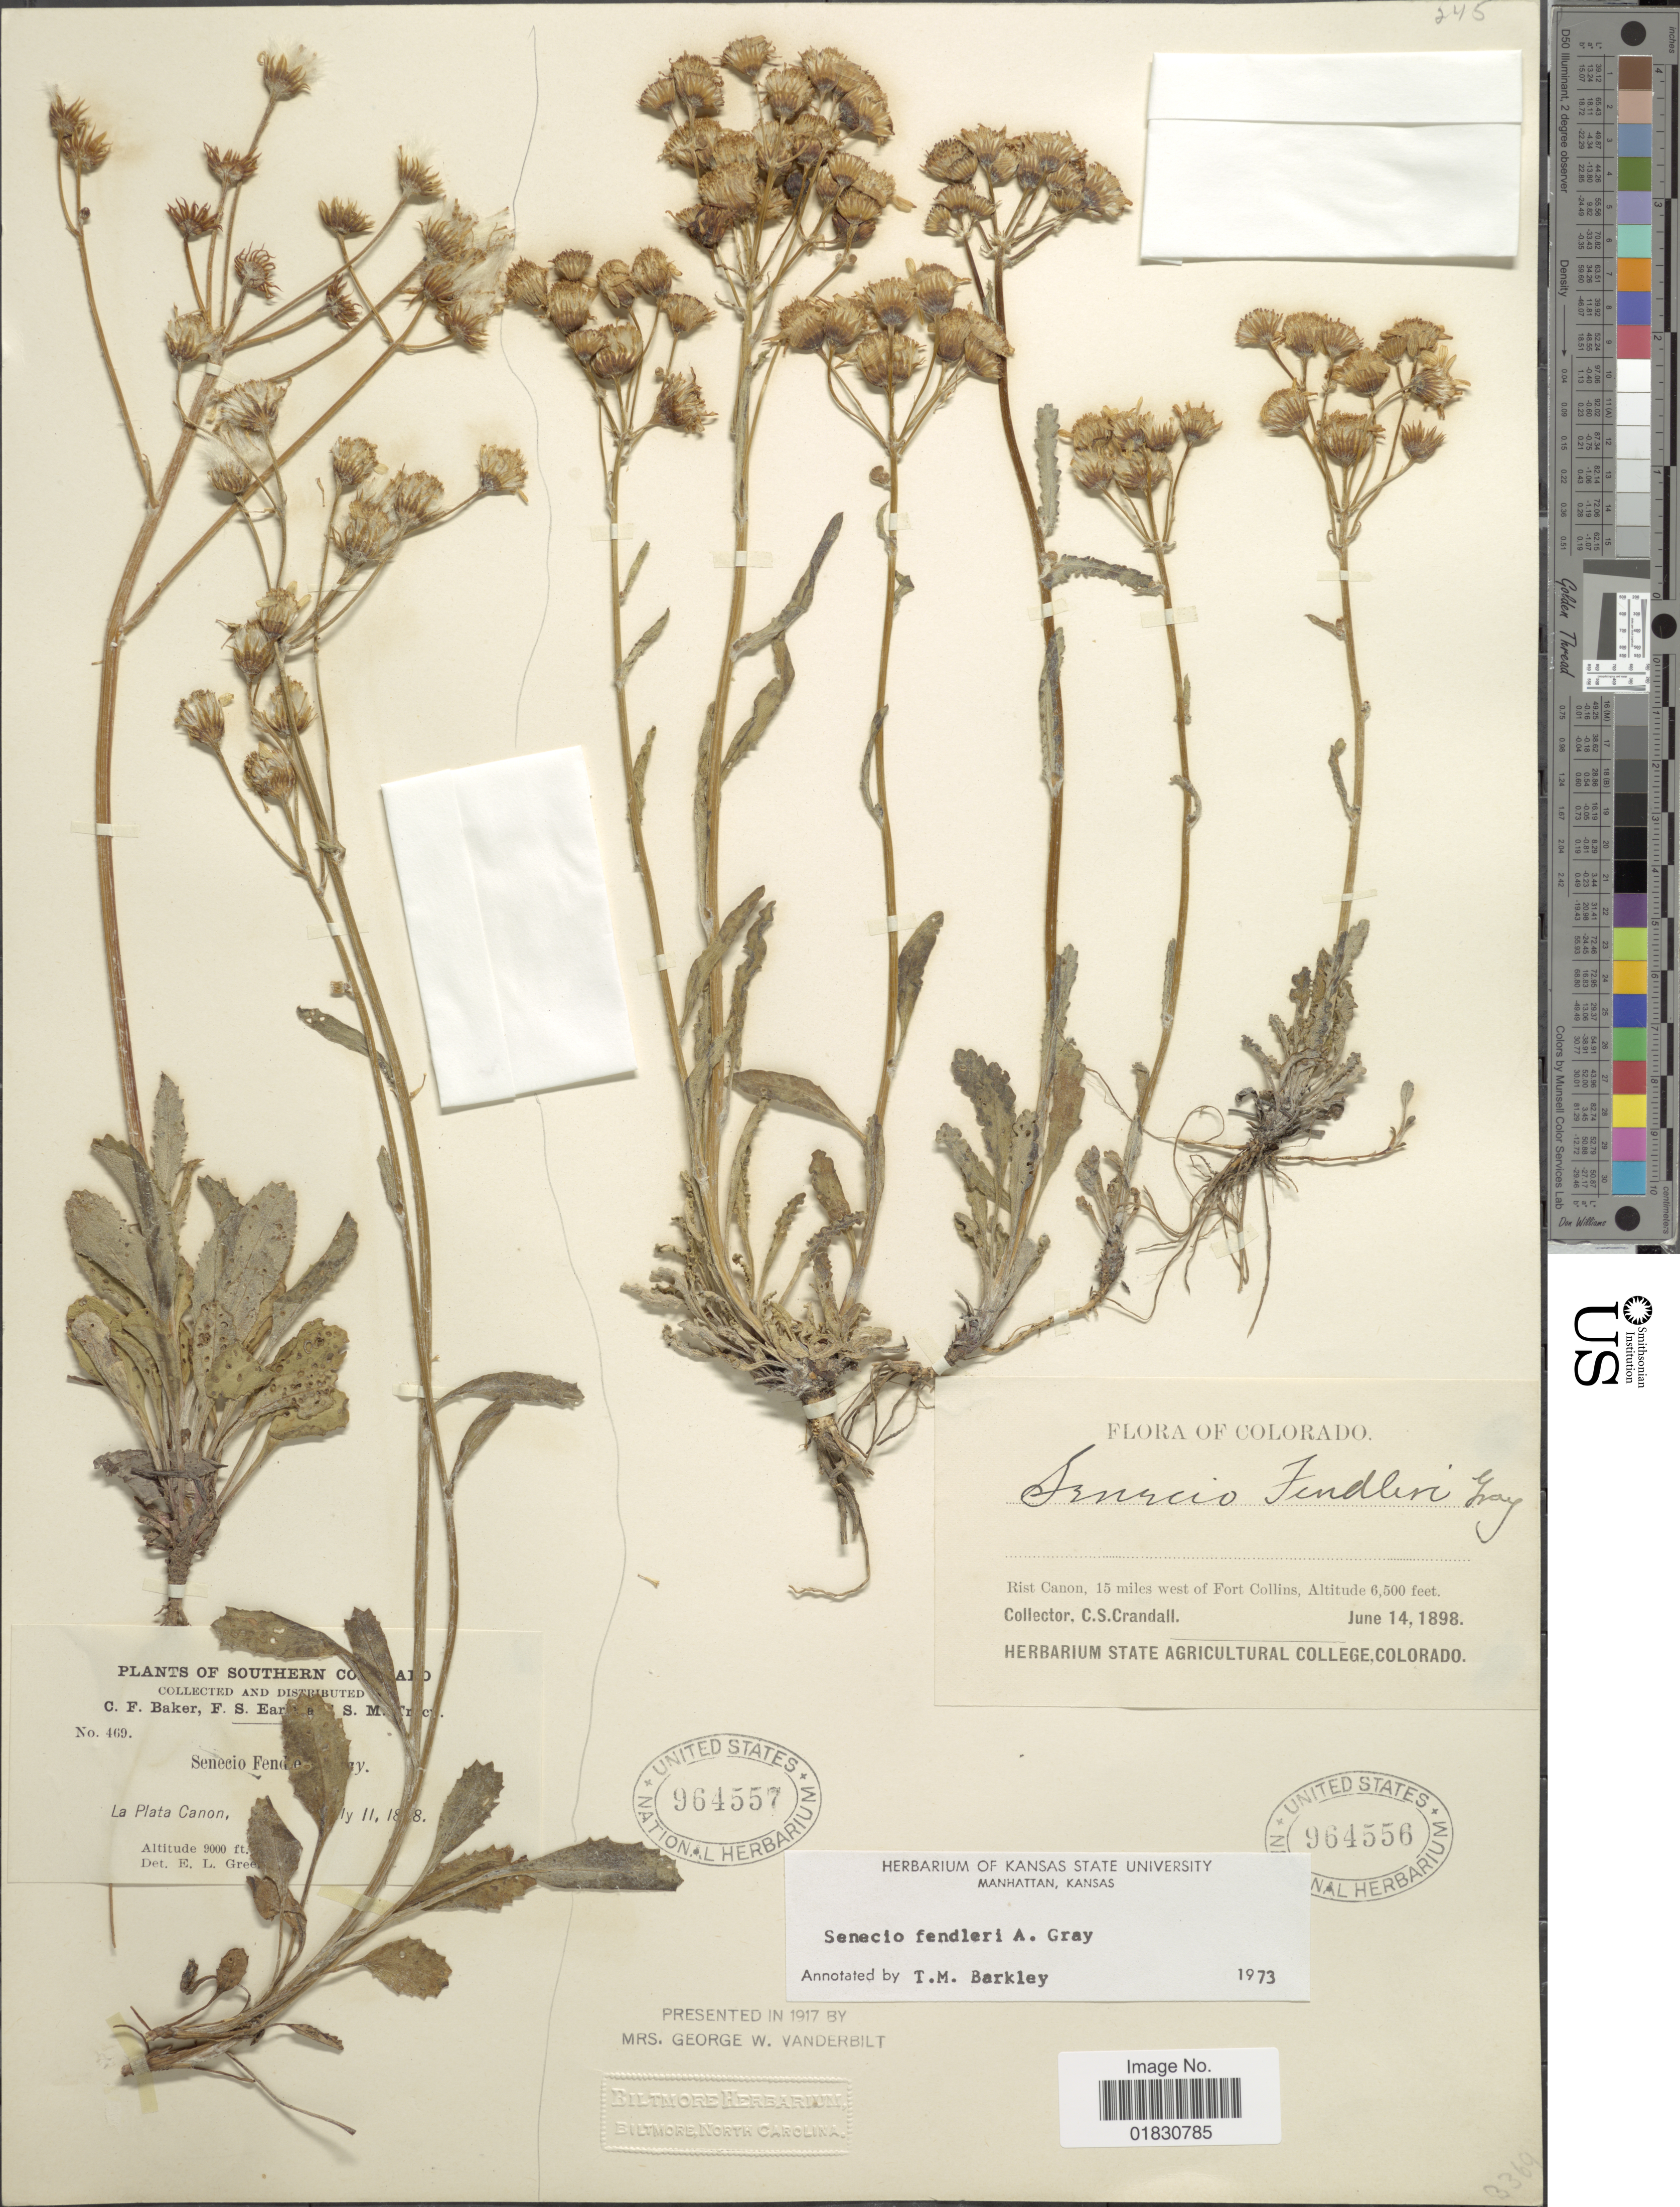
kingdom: Plantae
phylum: Tracheophyta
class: Magnoliopsida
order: Asterales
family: Asteraceae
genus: Packera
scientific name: Packera fendleri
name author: (A. Gray) W.A. Weber & Á. Löve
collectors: C. F. Baker, F. S. Earle & S. M. Tracy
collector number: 469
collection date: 1888-07-11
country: United States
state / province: Colorado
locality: La Plata Canon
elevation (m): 2743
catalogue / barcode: US 964557